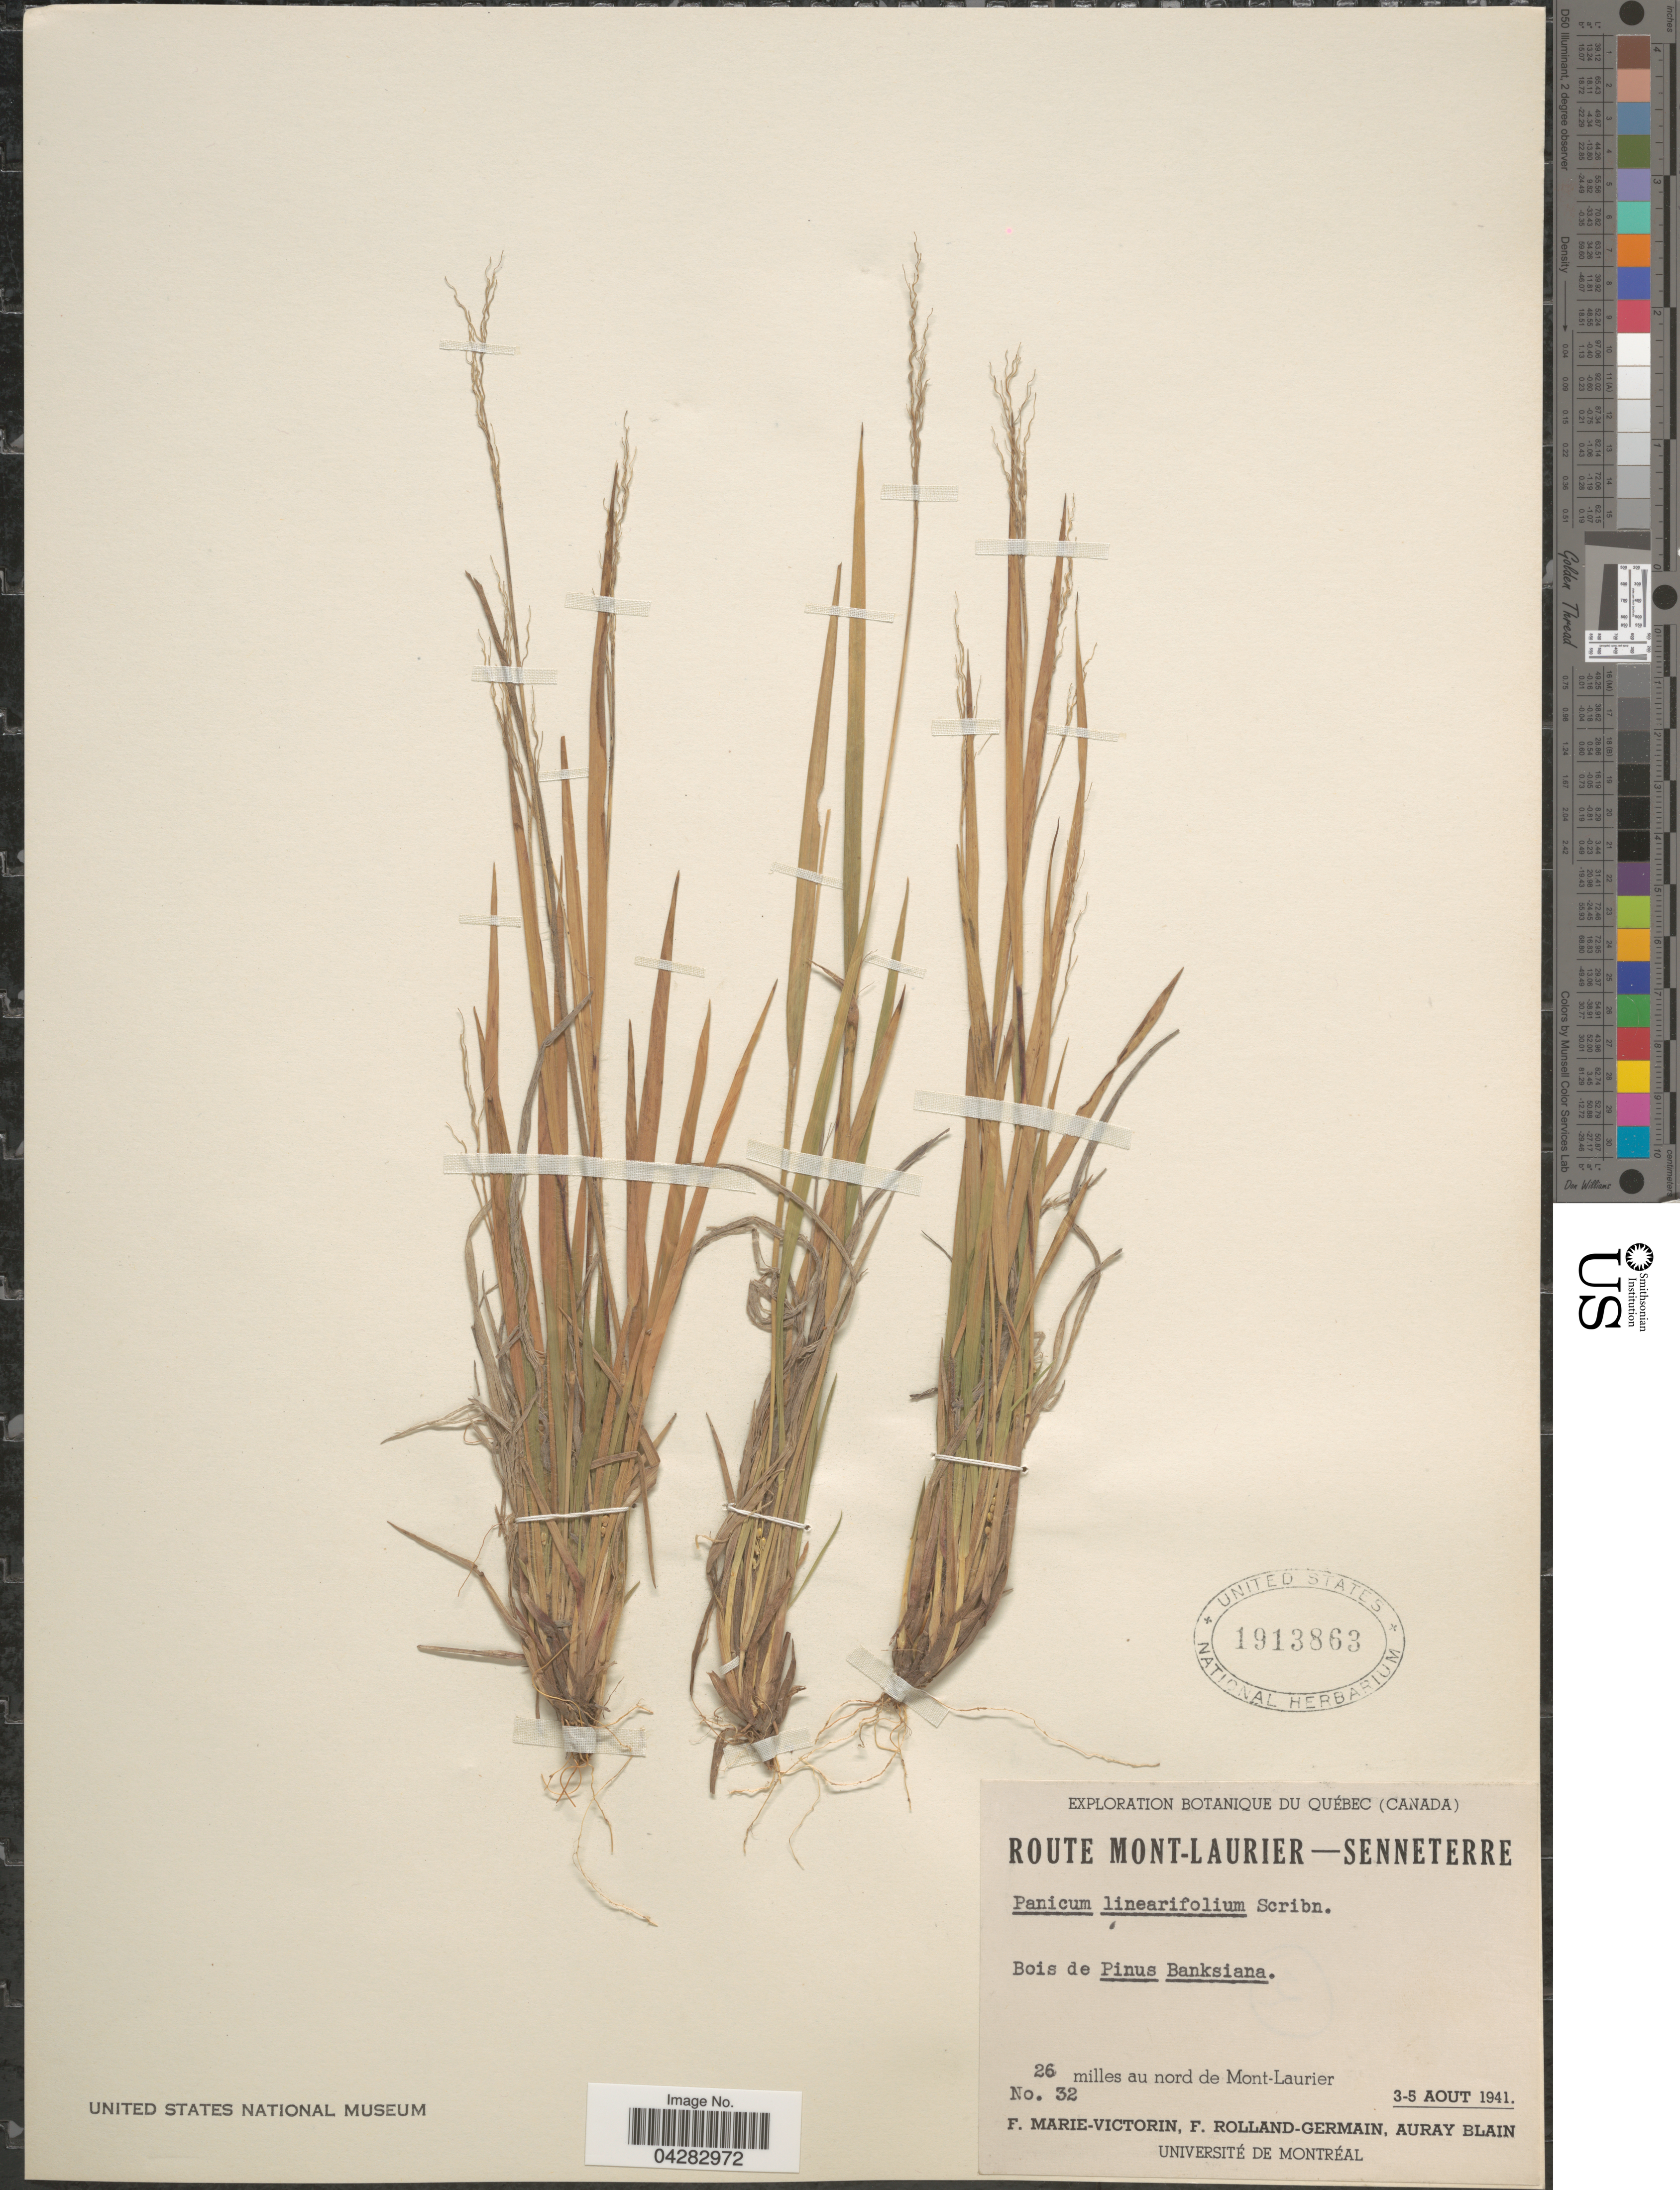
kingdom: Plantae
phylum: Tracheophyta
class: Liliopsida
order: Poales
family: Poaceae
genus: Dichanthelium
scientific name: Dichanthelium linearifolium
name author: (Scribn.) Gould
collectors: F. Marie-Victorin, Rolland-Germain & A. Blain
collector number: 32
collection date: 1941-08-03/1941-08-05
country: Canada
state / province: Quebec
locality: Exploration Botanique du Québec (Canada). Route Mont-Laurier-Senneterre. 26 milles au nord de Mont-Laurier.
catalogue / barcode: US 1913863